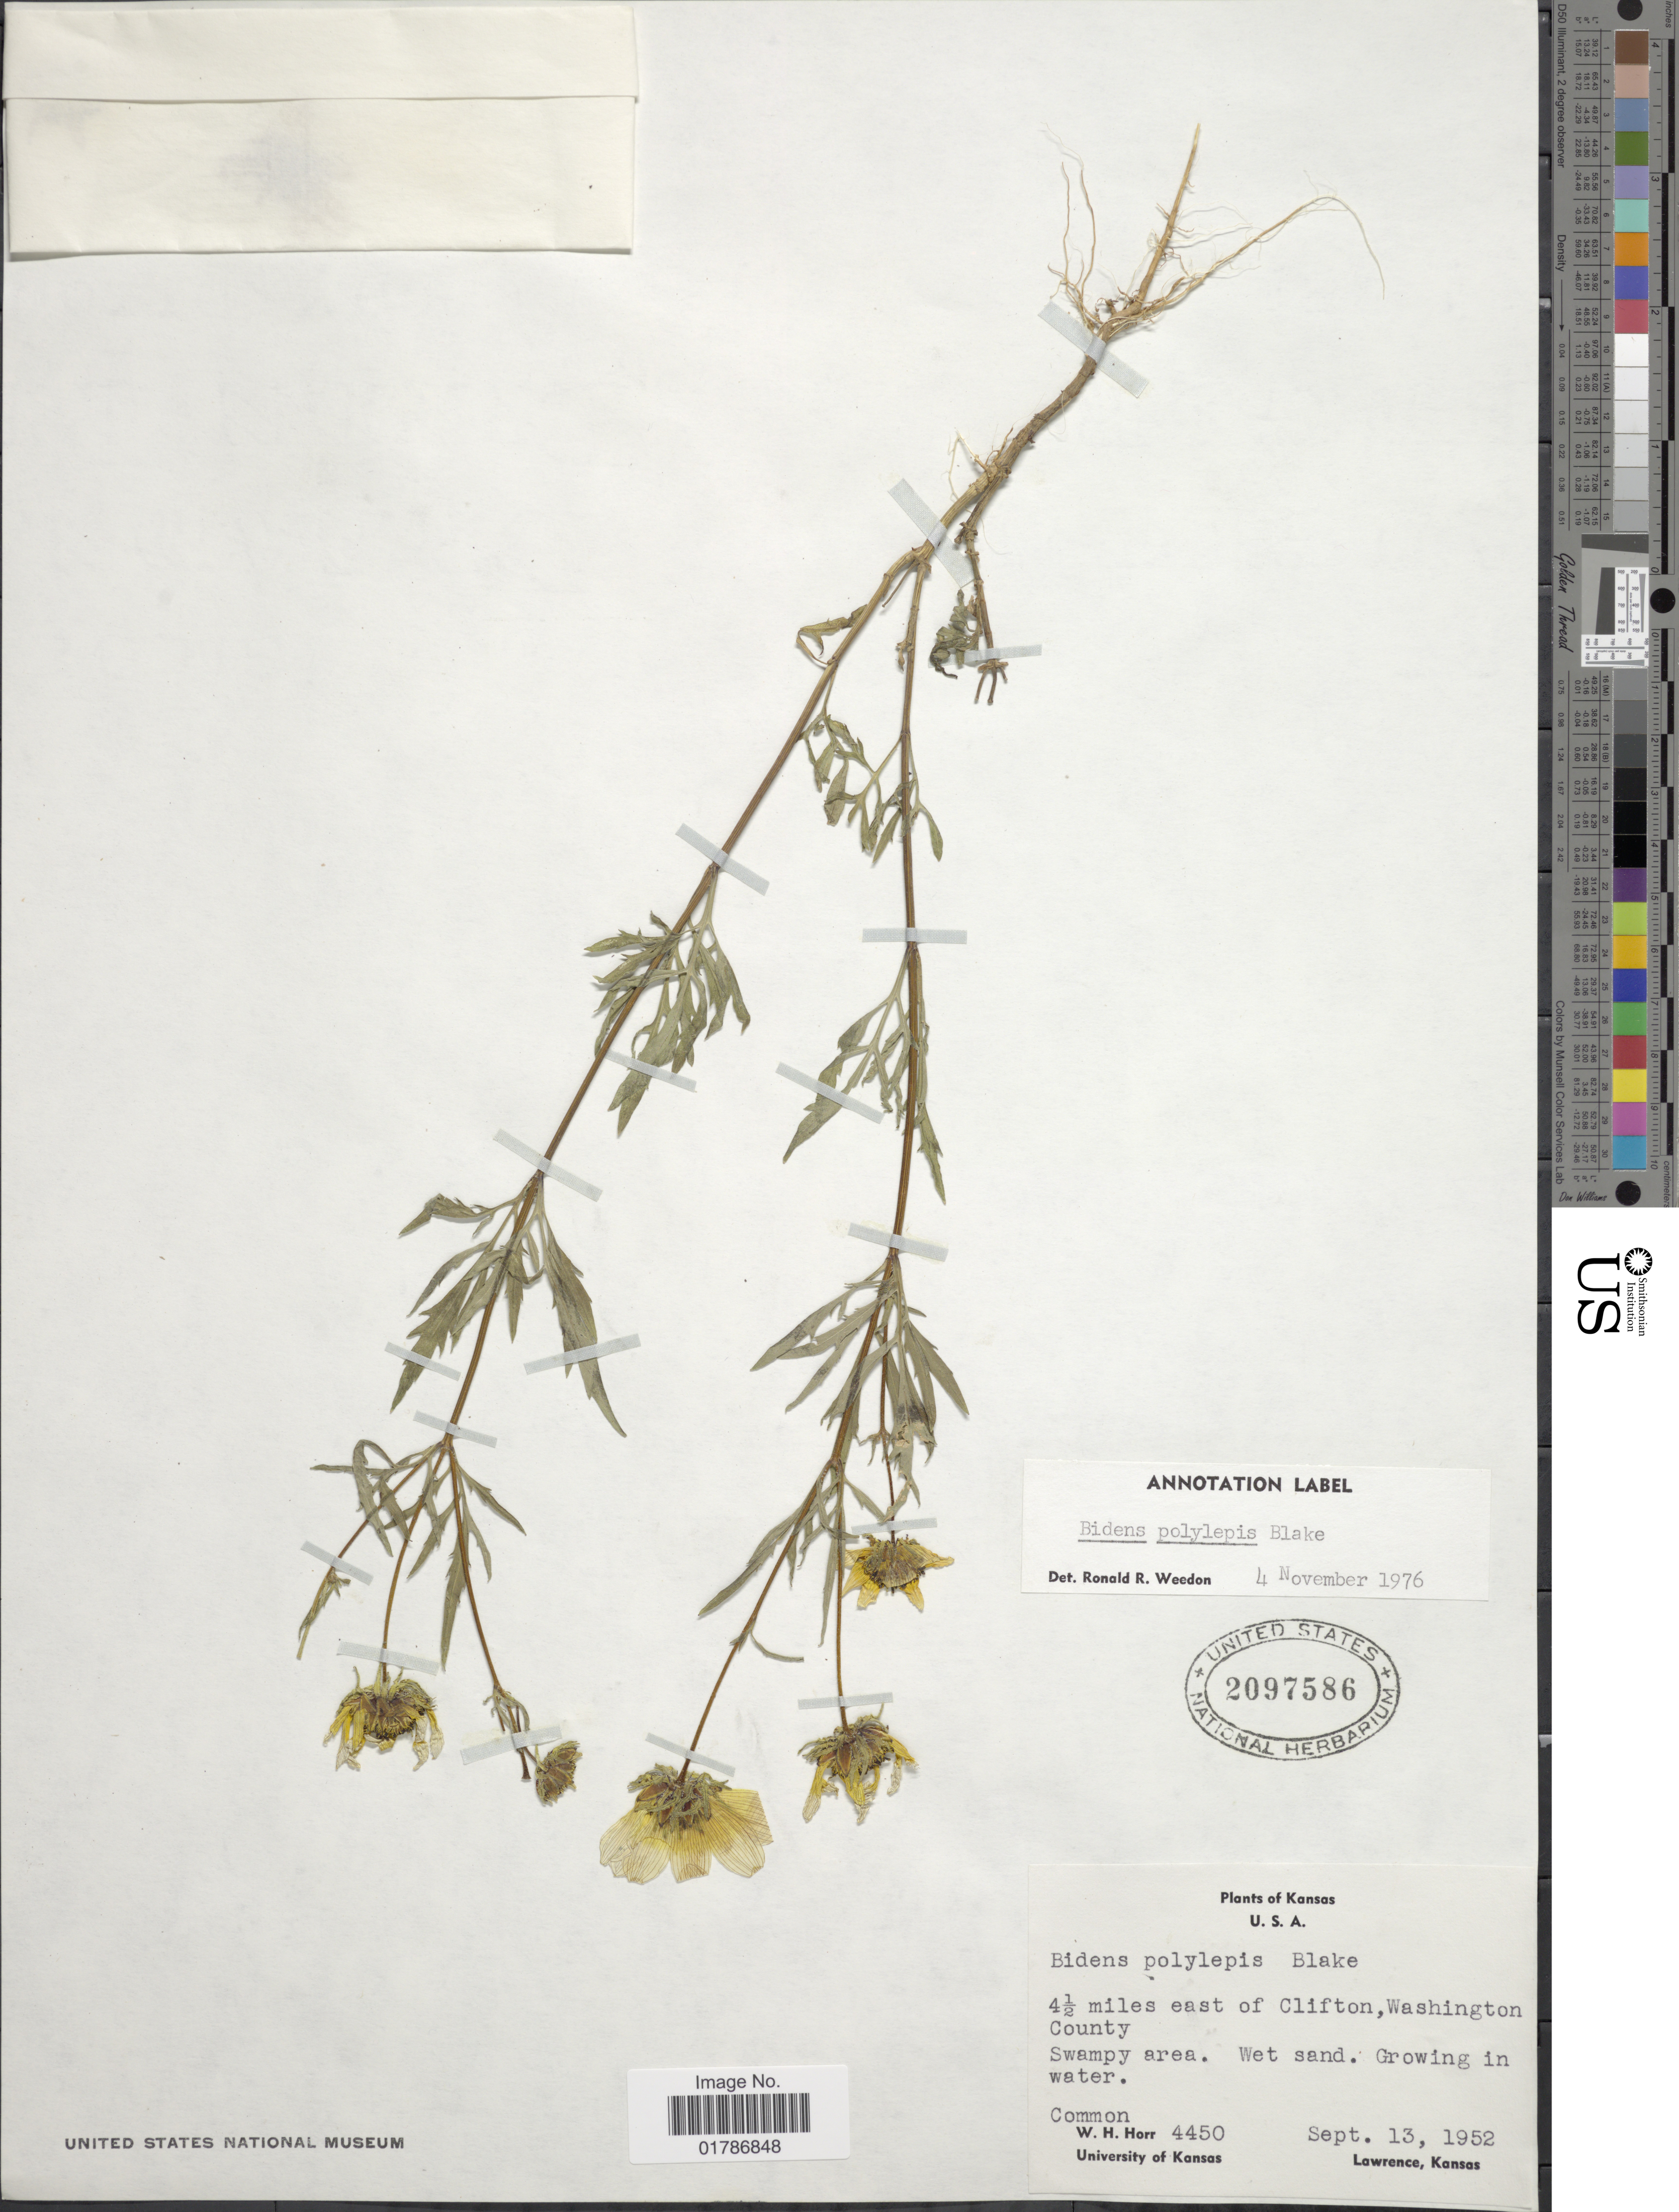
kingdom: Plantae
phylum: Tracheophyta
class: Magnoliopsida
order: Asterales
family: Asteraceae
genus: Bidens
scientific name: Bidens polylepis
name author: S.F. Blake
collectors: W. H. Horr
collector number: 4450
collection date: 1952-09-13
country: United States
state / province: Kansas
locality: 4½ miles east of Clifton, Washington County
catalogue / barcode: US 2097586